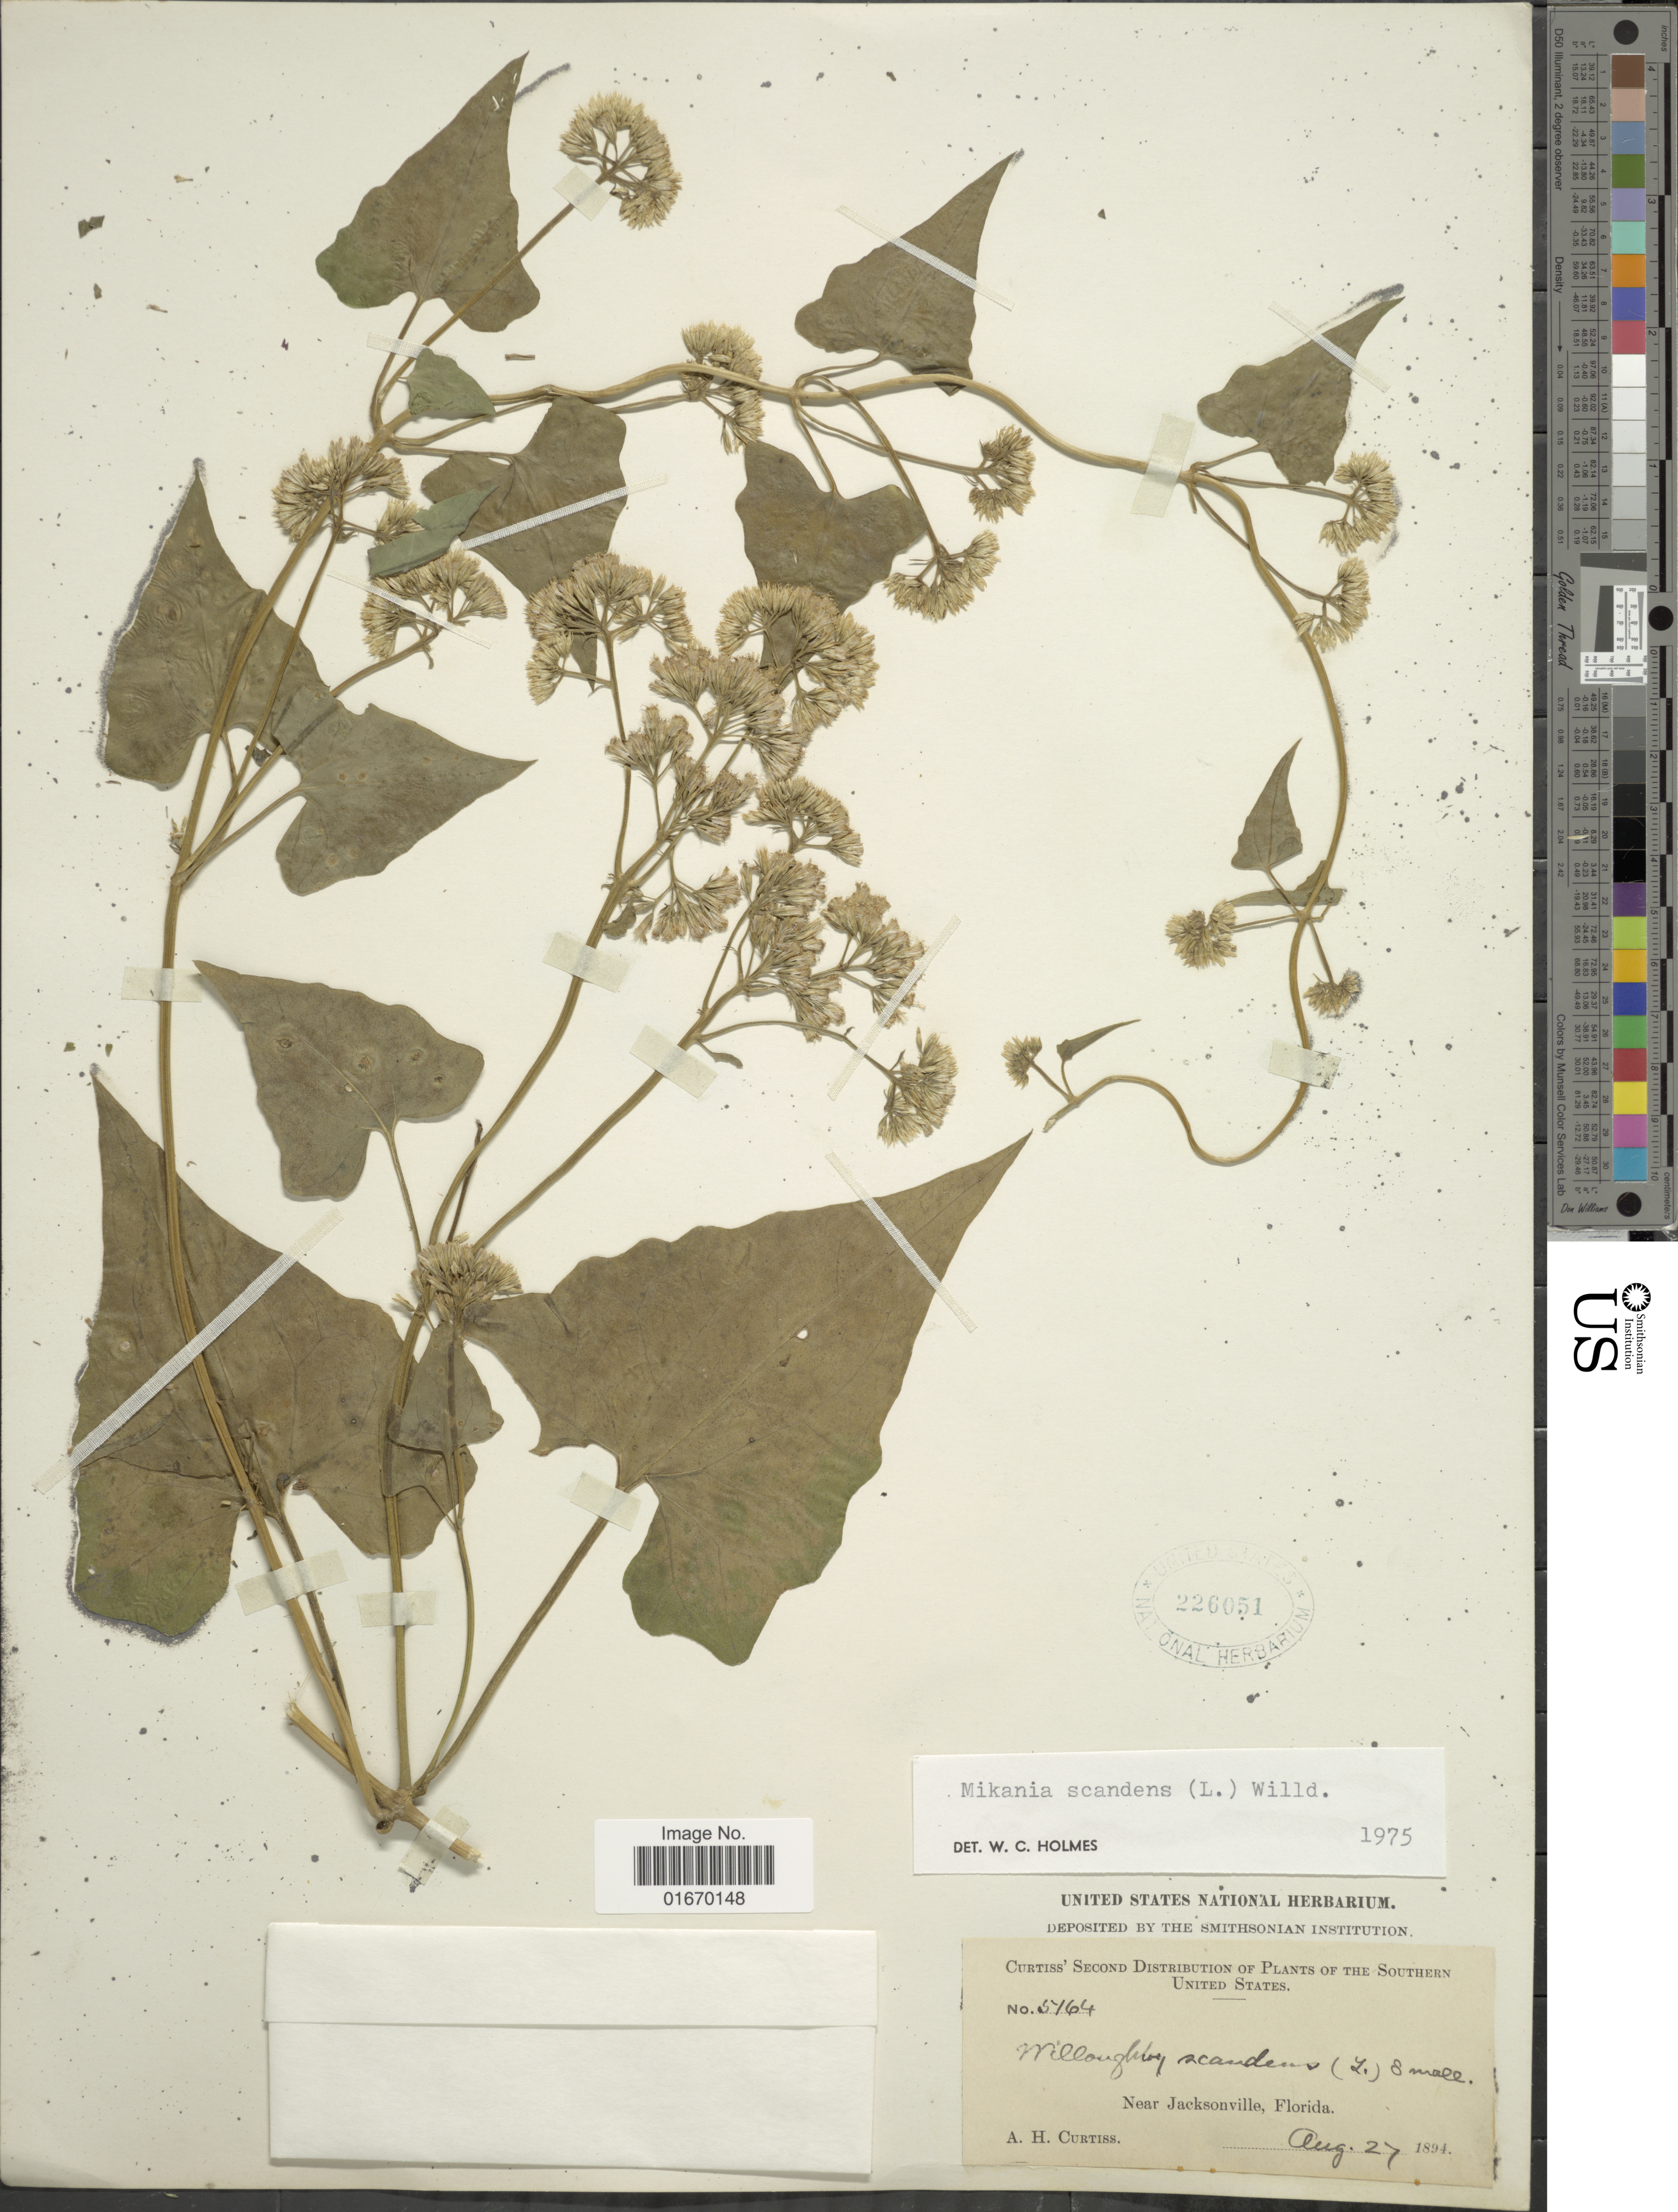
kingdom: Plantae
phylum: Tracheophyta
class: Magnoliopsida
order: Asterales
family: Asteraceae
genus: Mikania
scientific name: Mikania scandens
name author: (L.) Willd.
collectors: A. H. Curtiss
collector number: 5164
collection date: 1894-08-27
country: United States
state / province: Florida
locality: Southern United States, Near Jacksonville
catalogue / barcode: US 226051